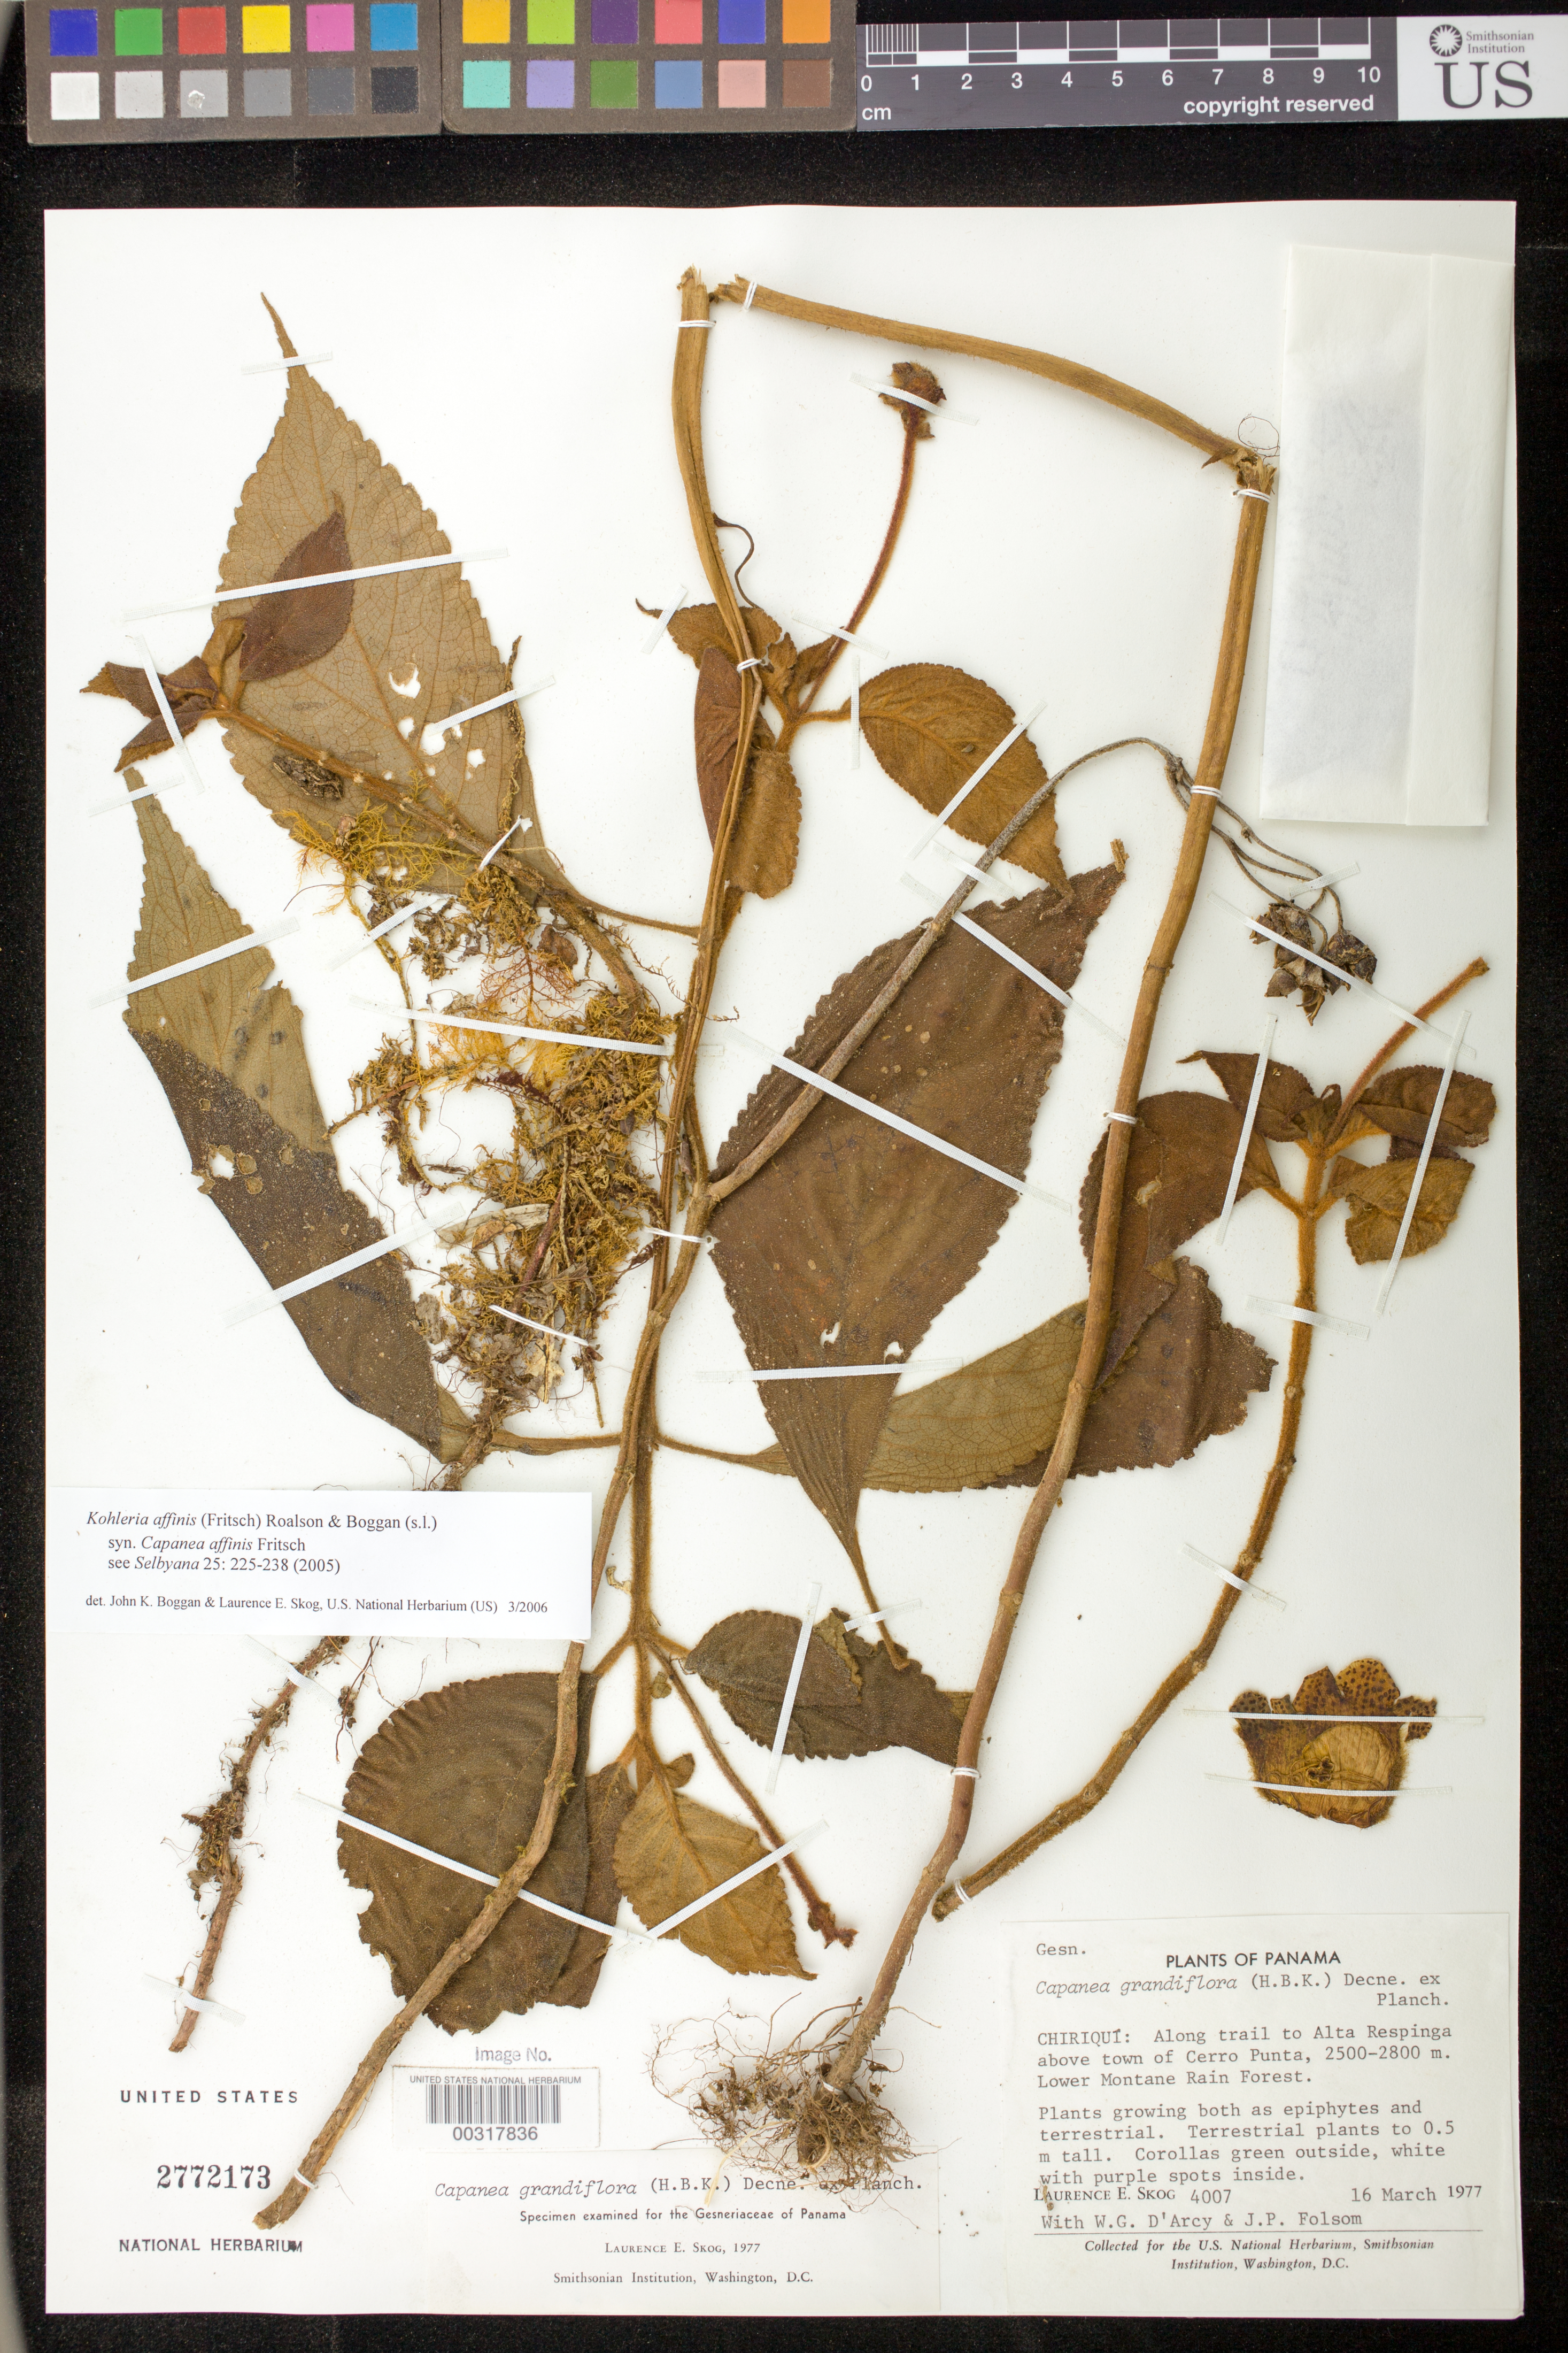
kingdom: Plantae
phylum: Tracheophyta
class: Magnoliopsida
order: Lamiales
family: Gesneriaceae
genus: Kohleria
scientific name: Kohleria tigridia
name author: (Ohlend.) Roalson & Boggan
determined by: Boggan, J. K.; Skog, L. E.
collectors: L. E. Skog, W. G. D'Arcy & J. P. Folsom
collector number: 4007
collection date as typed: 16 Mar 1977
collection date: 1977-03-16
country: Panama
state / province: Chiriquí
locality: Along trail to Alta Respinga above town of Cerro Punta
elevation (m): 2500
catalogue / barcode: US 2772173